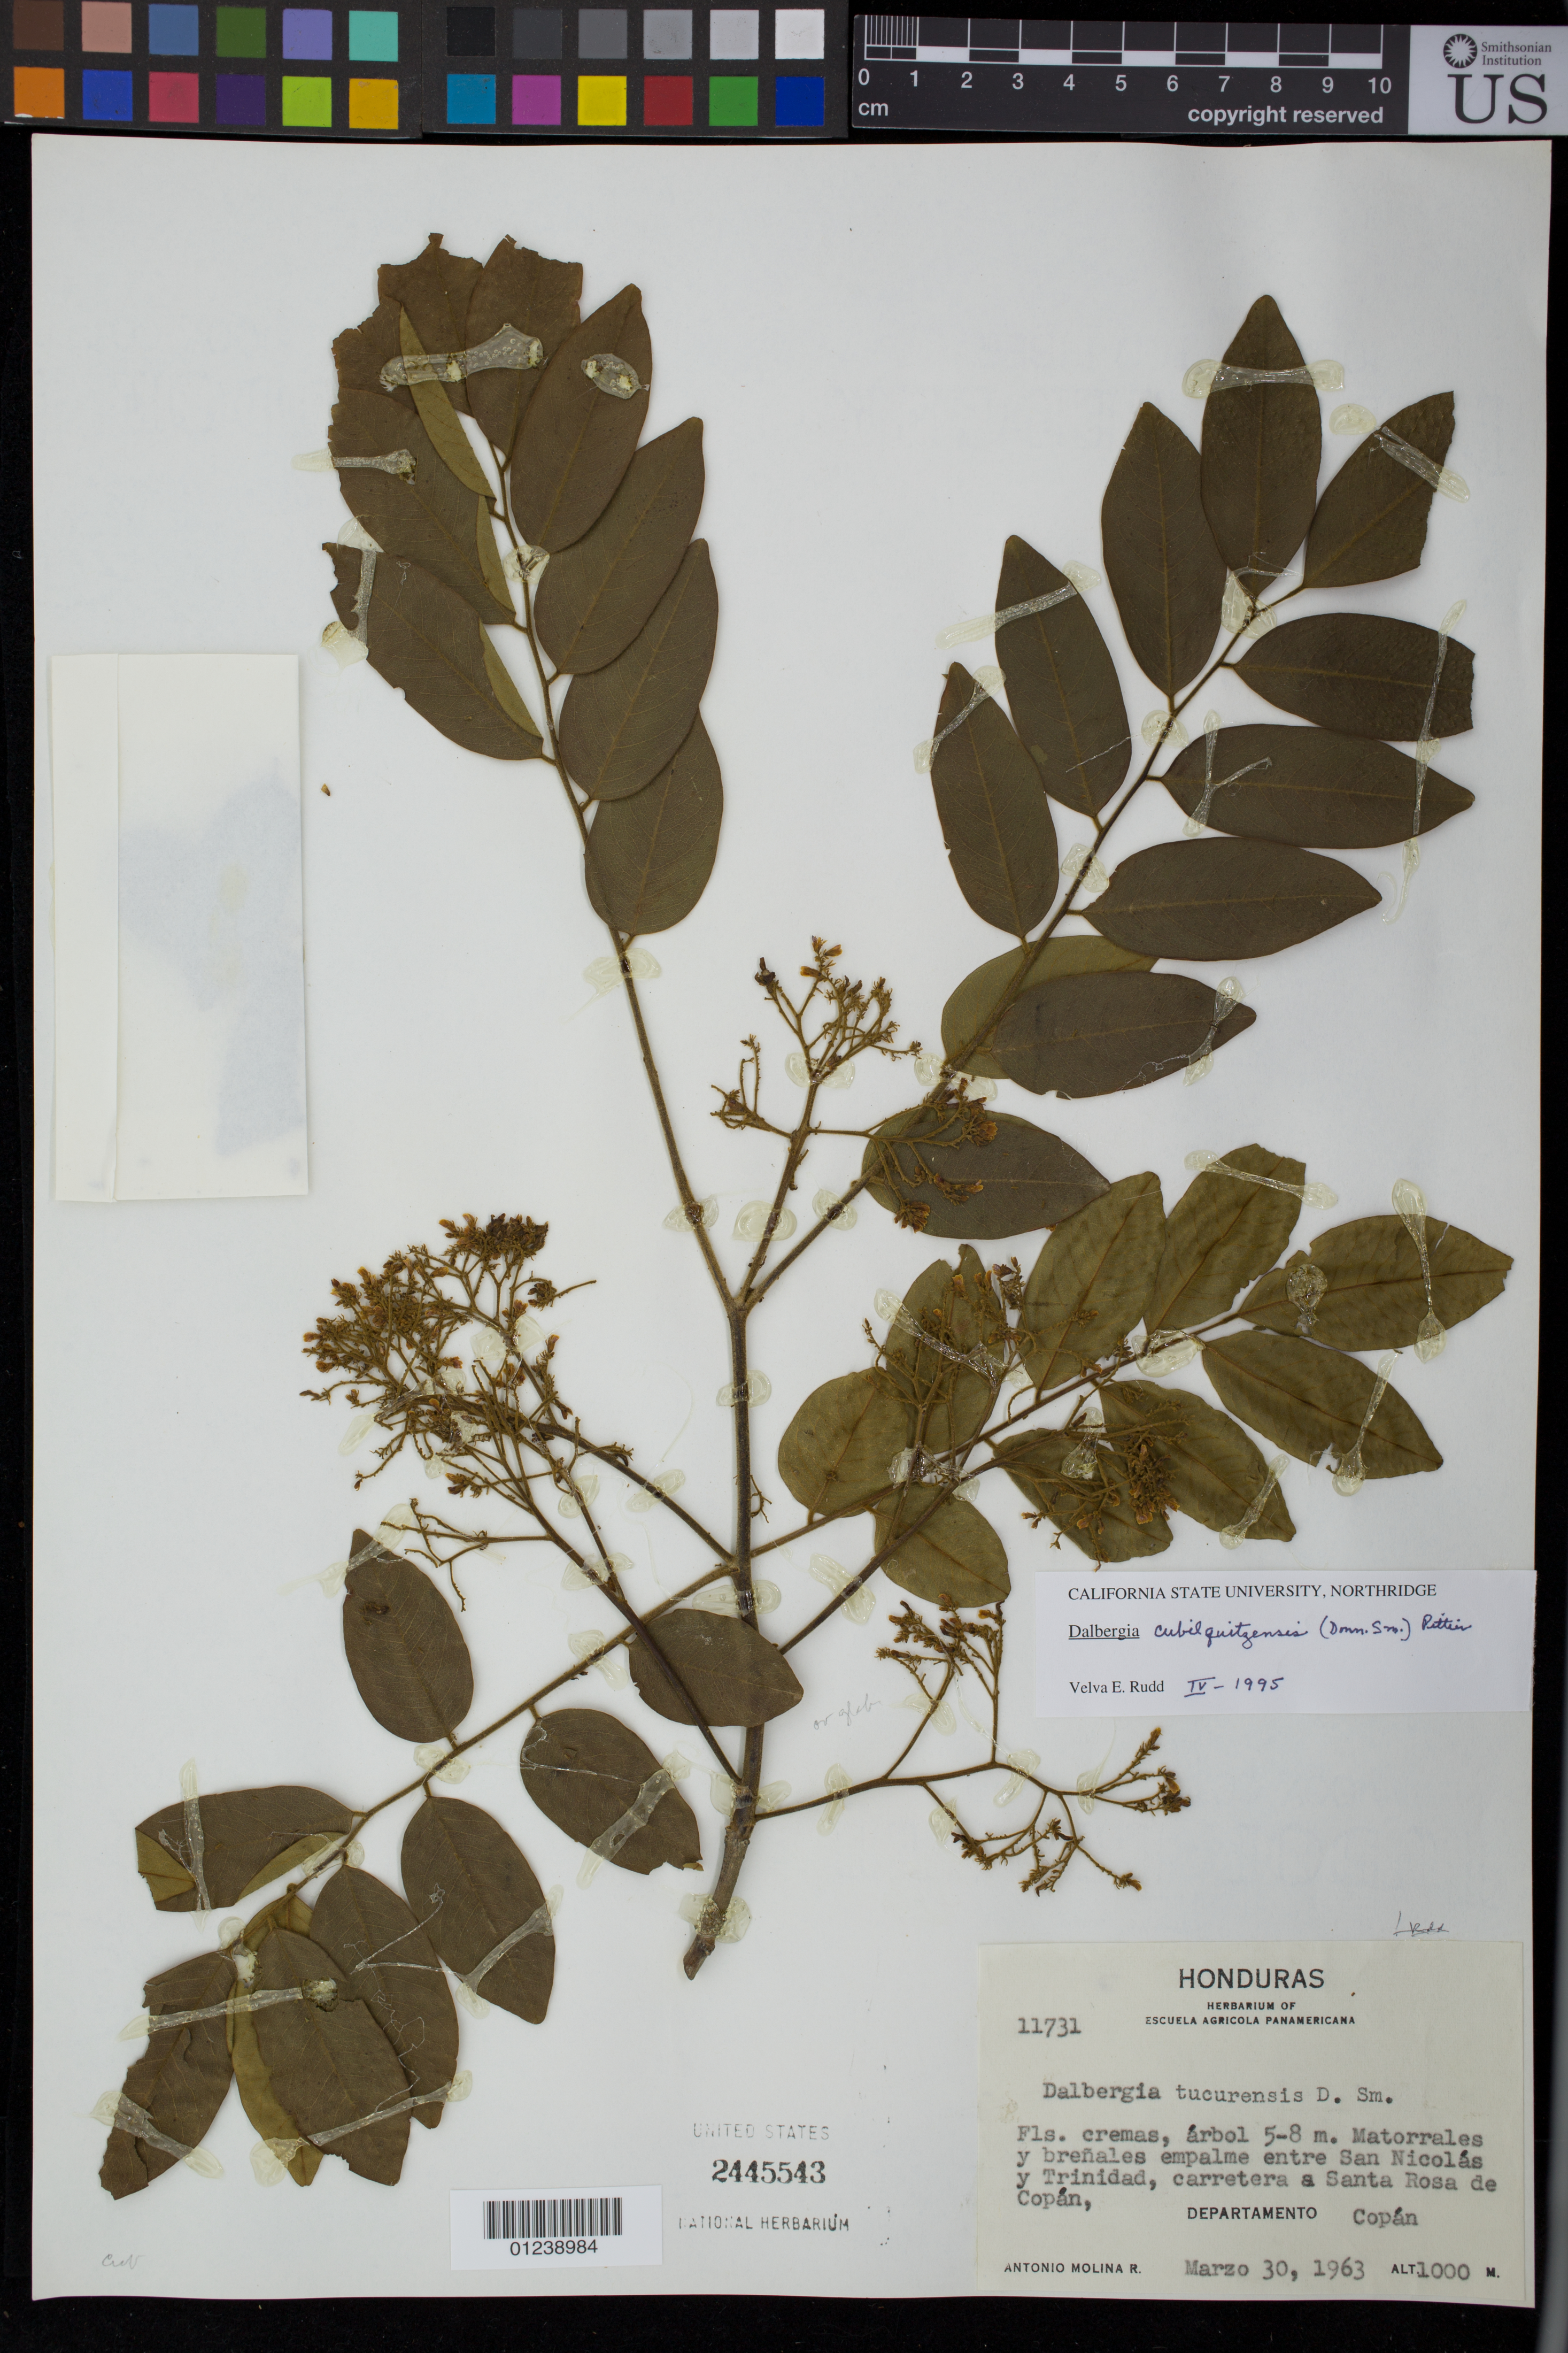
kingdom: Plantae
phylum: Tracheophyta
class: Magnoliopsida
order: Fabales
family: Fabaceae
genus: Dalbergia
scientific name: Dalbergia cubilquitzensis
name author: (Donn. Sm.) Pittier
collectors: A. Molina R.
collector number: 11731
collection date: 1963-03-30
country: Honduras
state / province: Copán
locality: Matorrales y brenales empalme entre SanNicolas y Trinidad, carretera a Santa Rosa de Copan,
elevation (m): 1000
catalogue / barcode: US 2445543